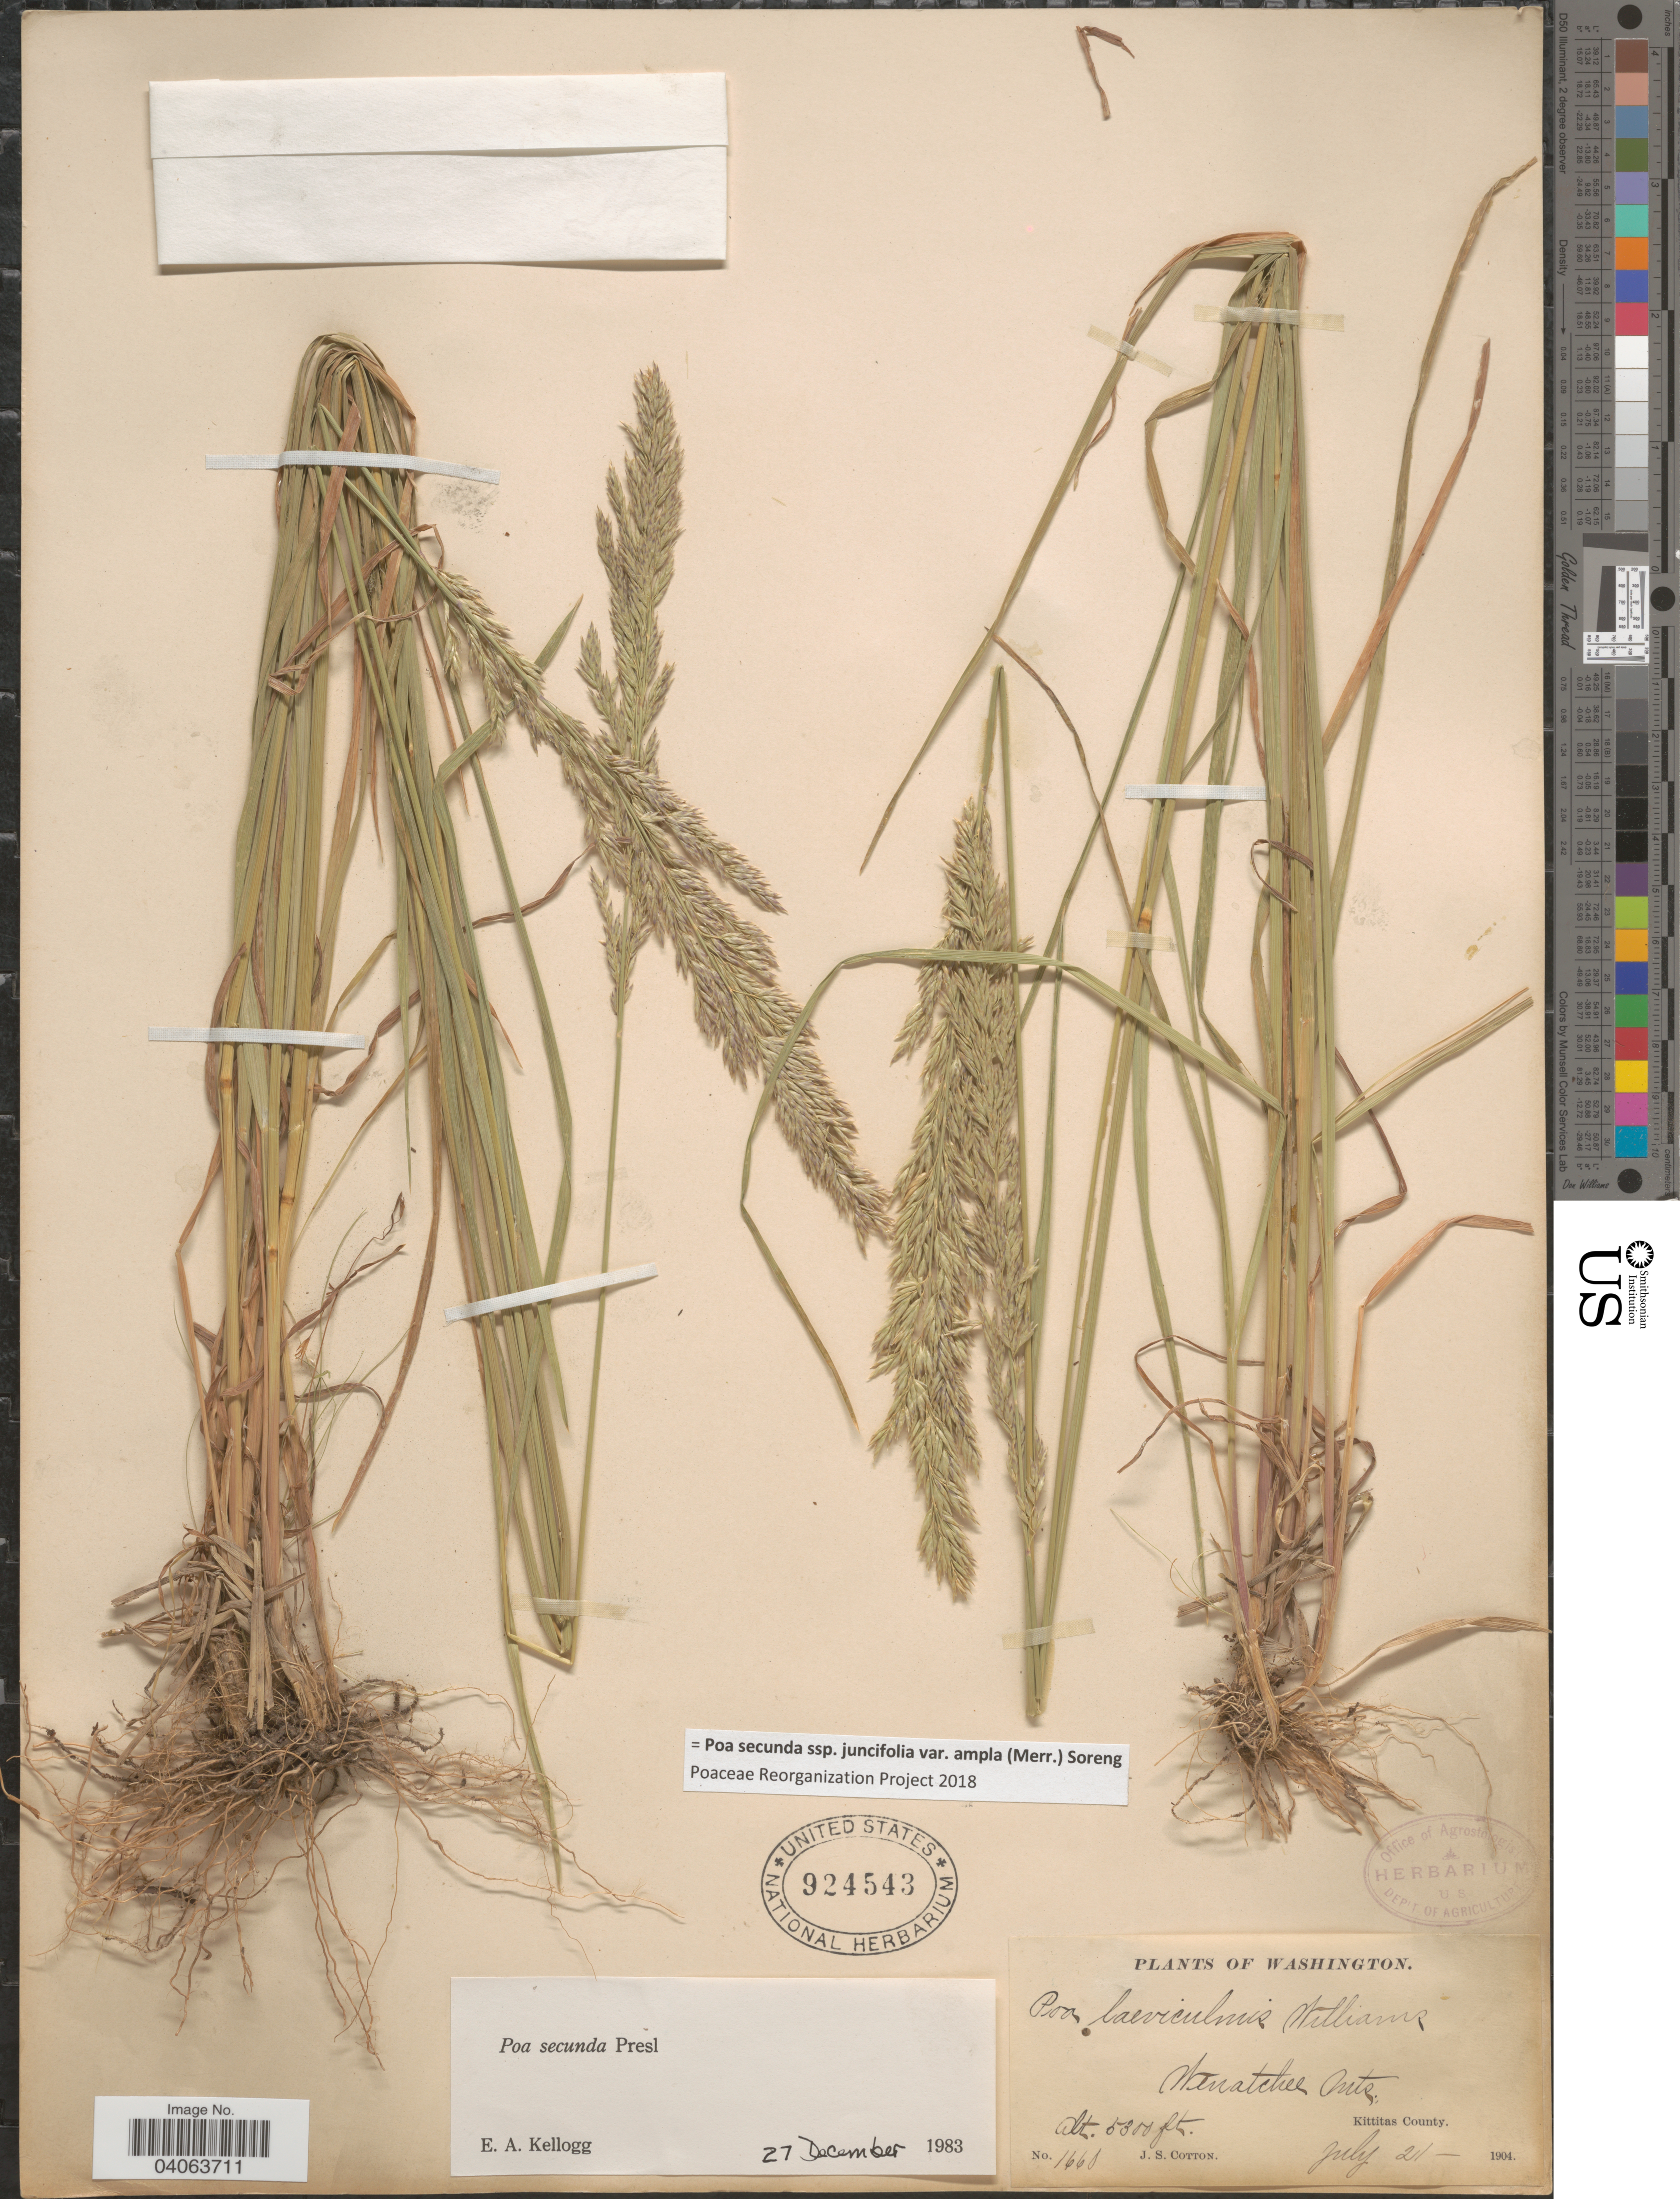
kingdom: Plantae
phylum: Tracheophyta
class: Liliopsida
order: Poales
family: Poaceae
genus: Poa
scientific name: Poa secunda subsp. juncifolia var. ampla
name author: (Merr.) Soreng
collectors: J. S. Cotton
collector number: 1660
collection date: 1904-07-21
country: United States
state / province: Washington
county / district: Kittitas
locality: Wenatchee Mts. Kittitas County.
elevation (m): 1615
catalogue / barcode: US 924543